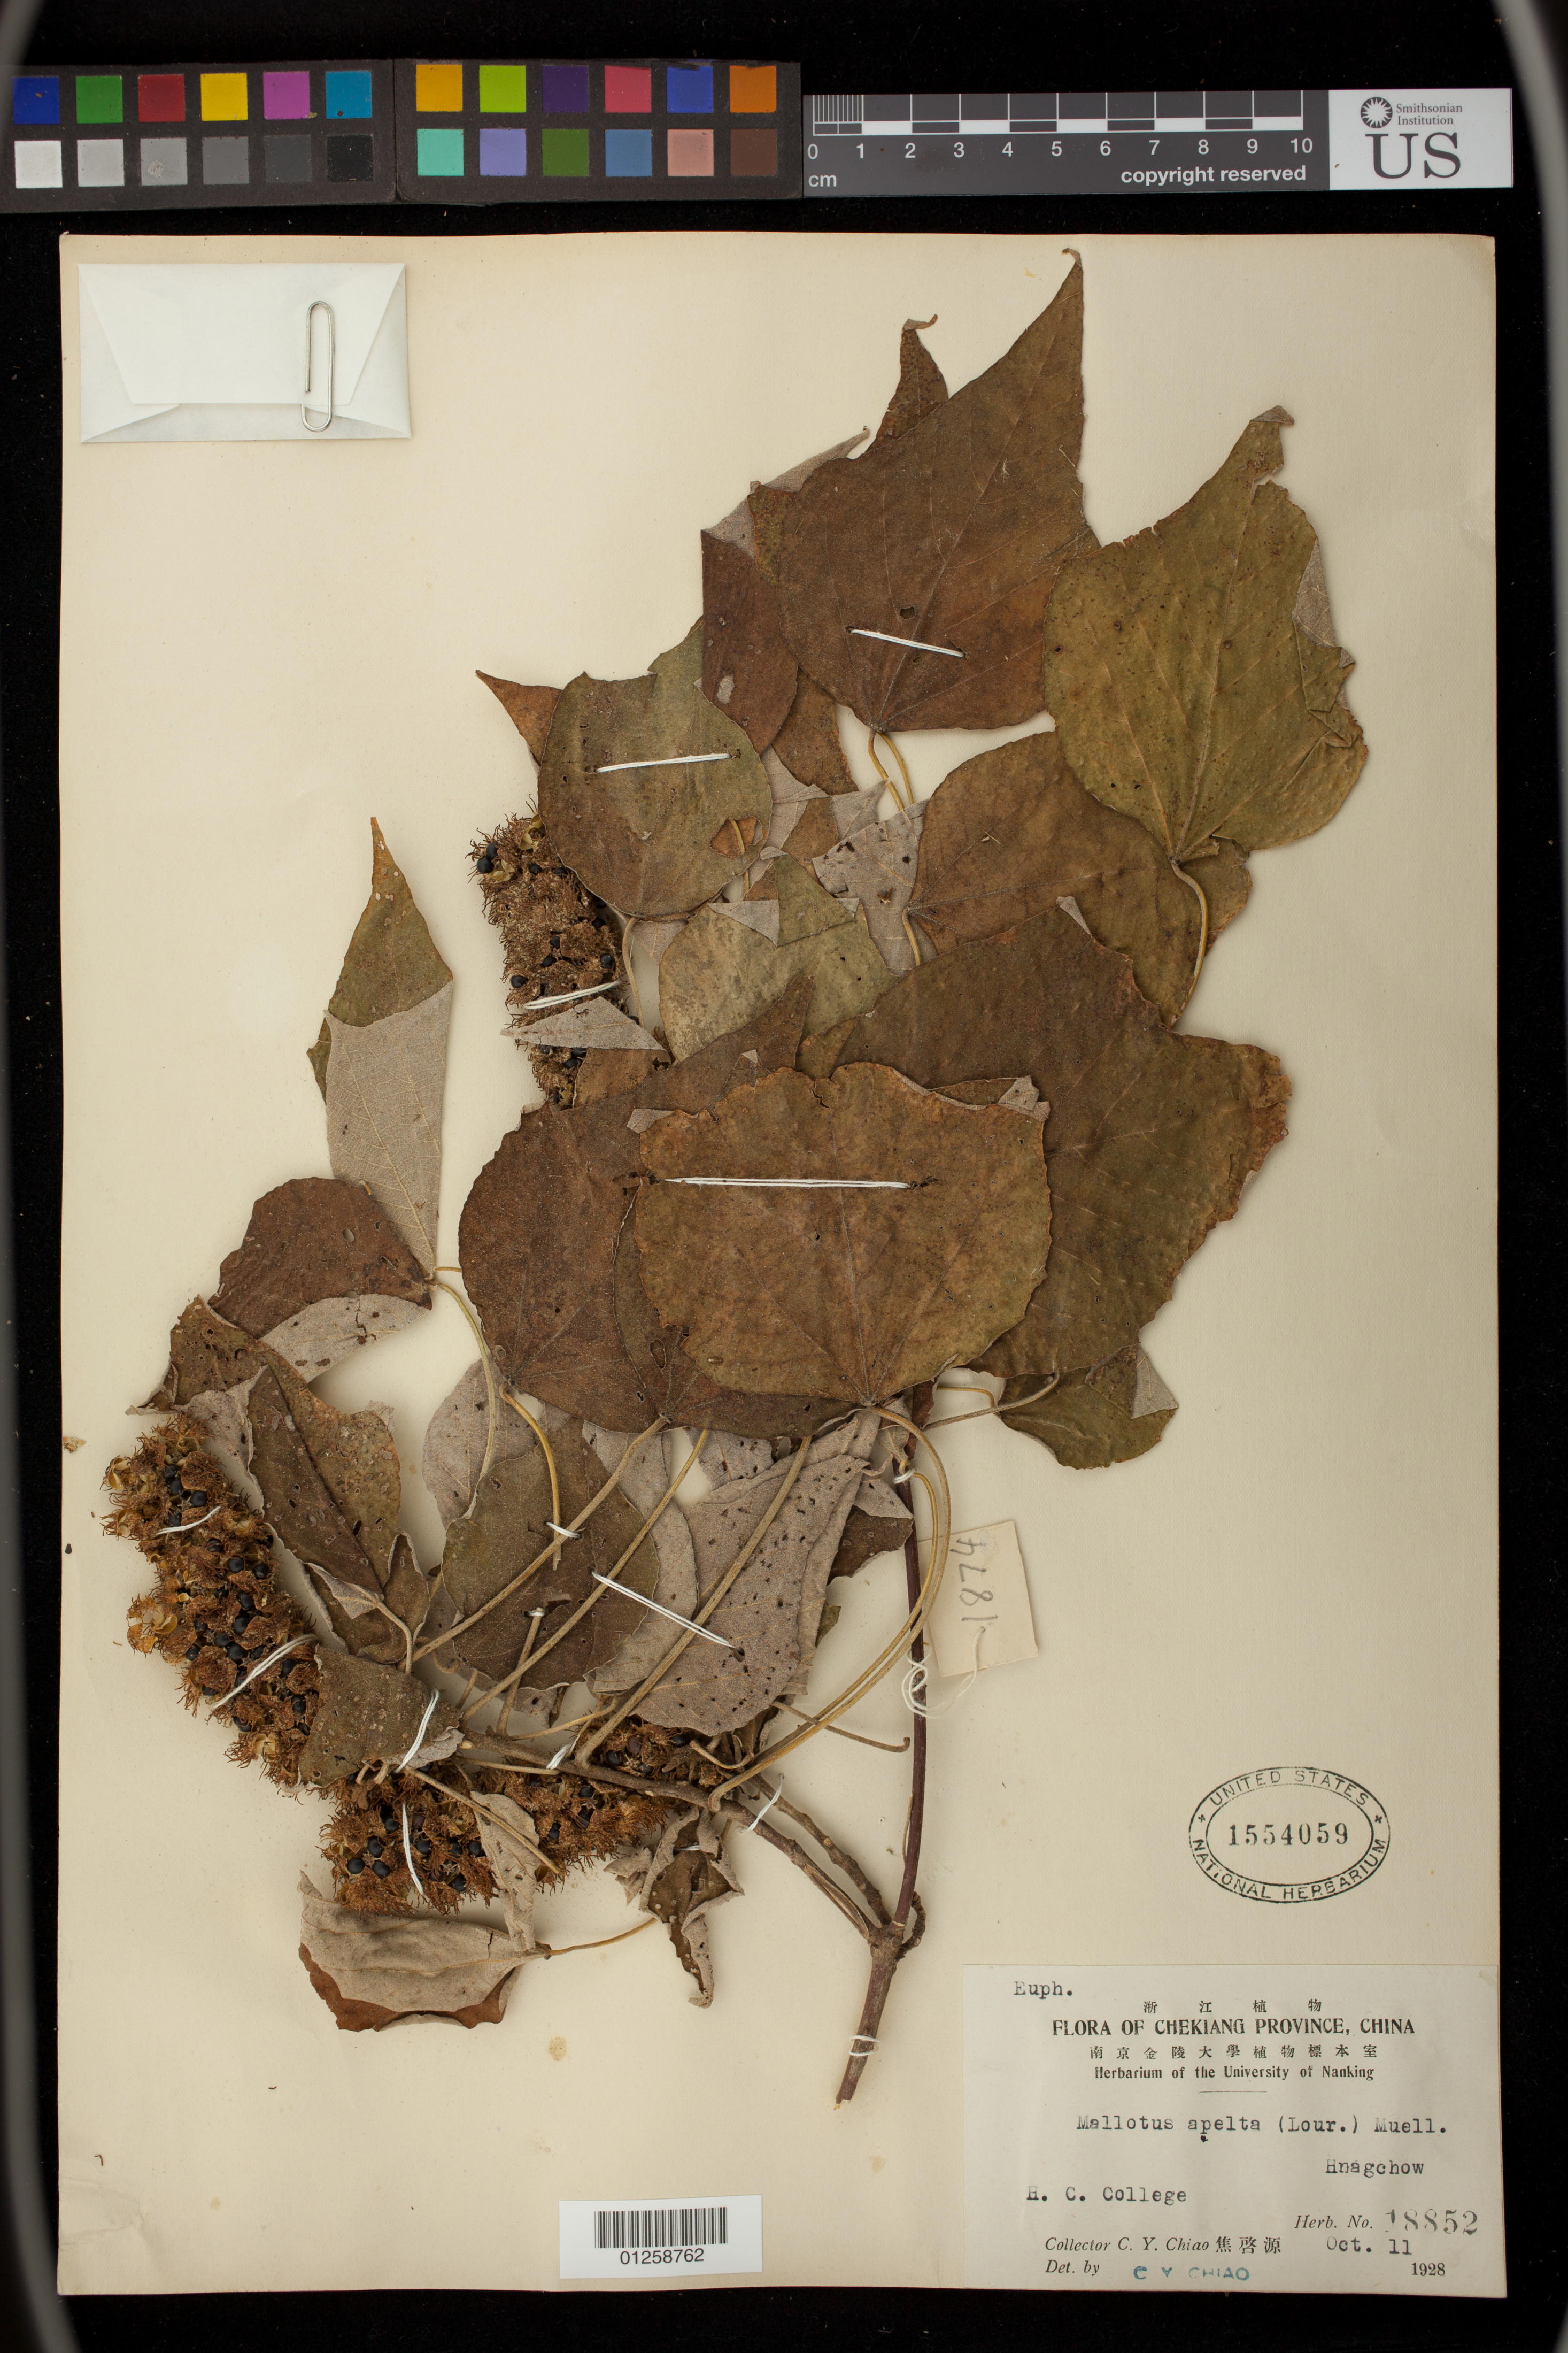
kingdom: Plantae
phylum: Tracheophyta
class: Magnoliopsida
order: Malpighiales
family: Euphorbiaceae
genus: Mallotus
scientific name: Mallotus apelta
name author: (Lour.) Müll. Arg.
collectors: C. Y. Chiao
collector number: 18852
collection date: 1928-10-11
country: China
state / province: Zhejiang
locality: H. C. College, Hangchow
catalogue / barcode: US 1554059